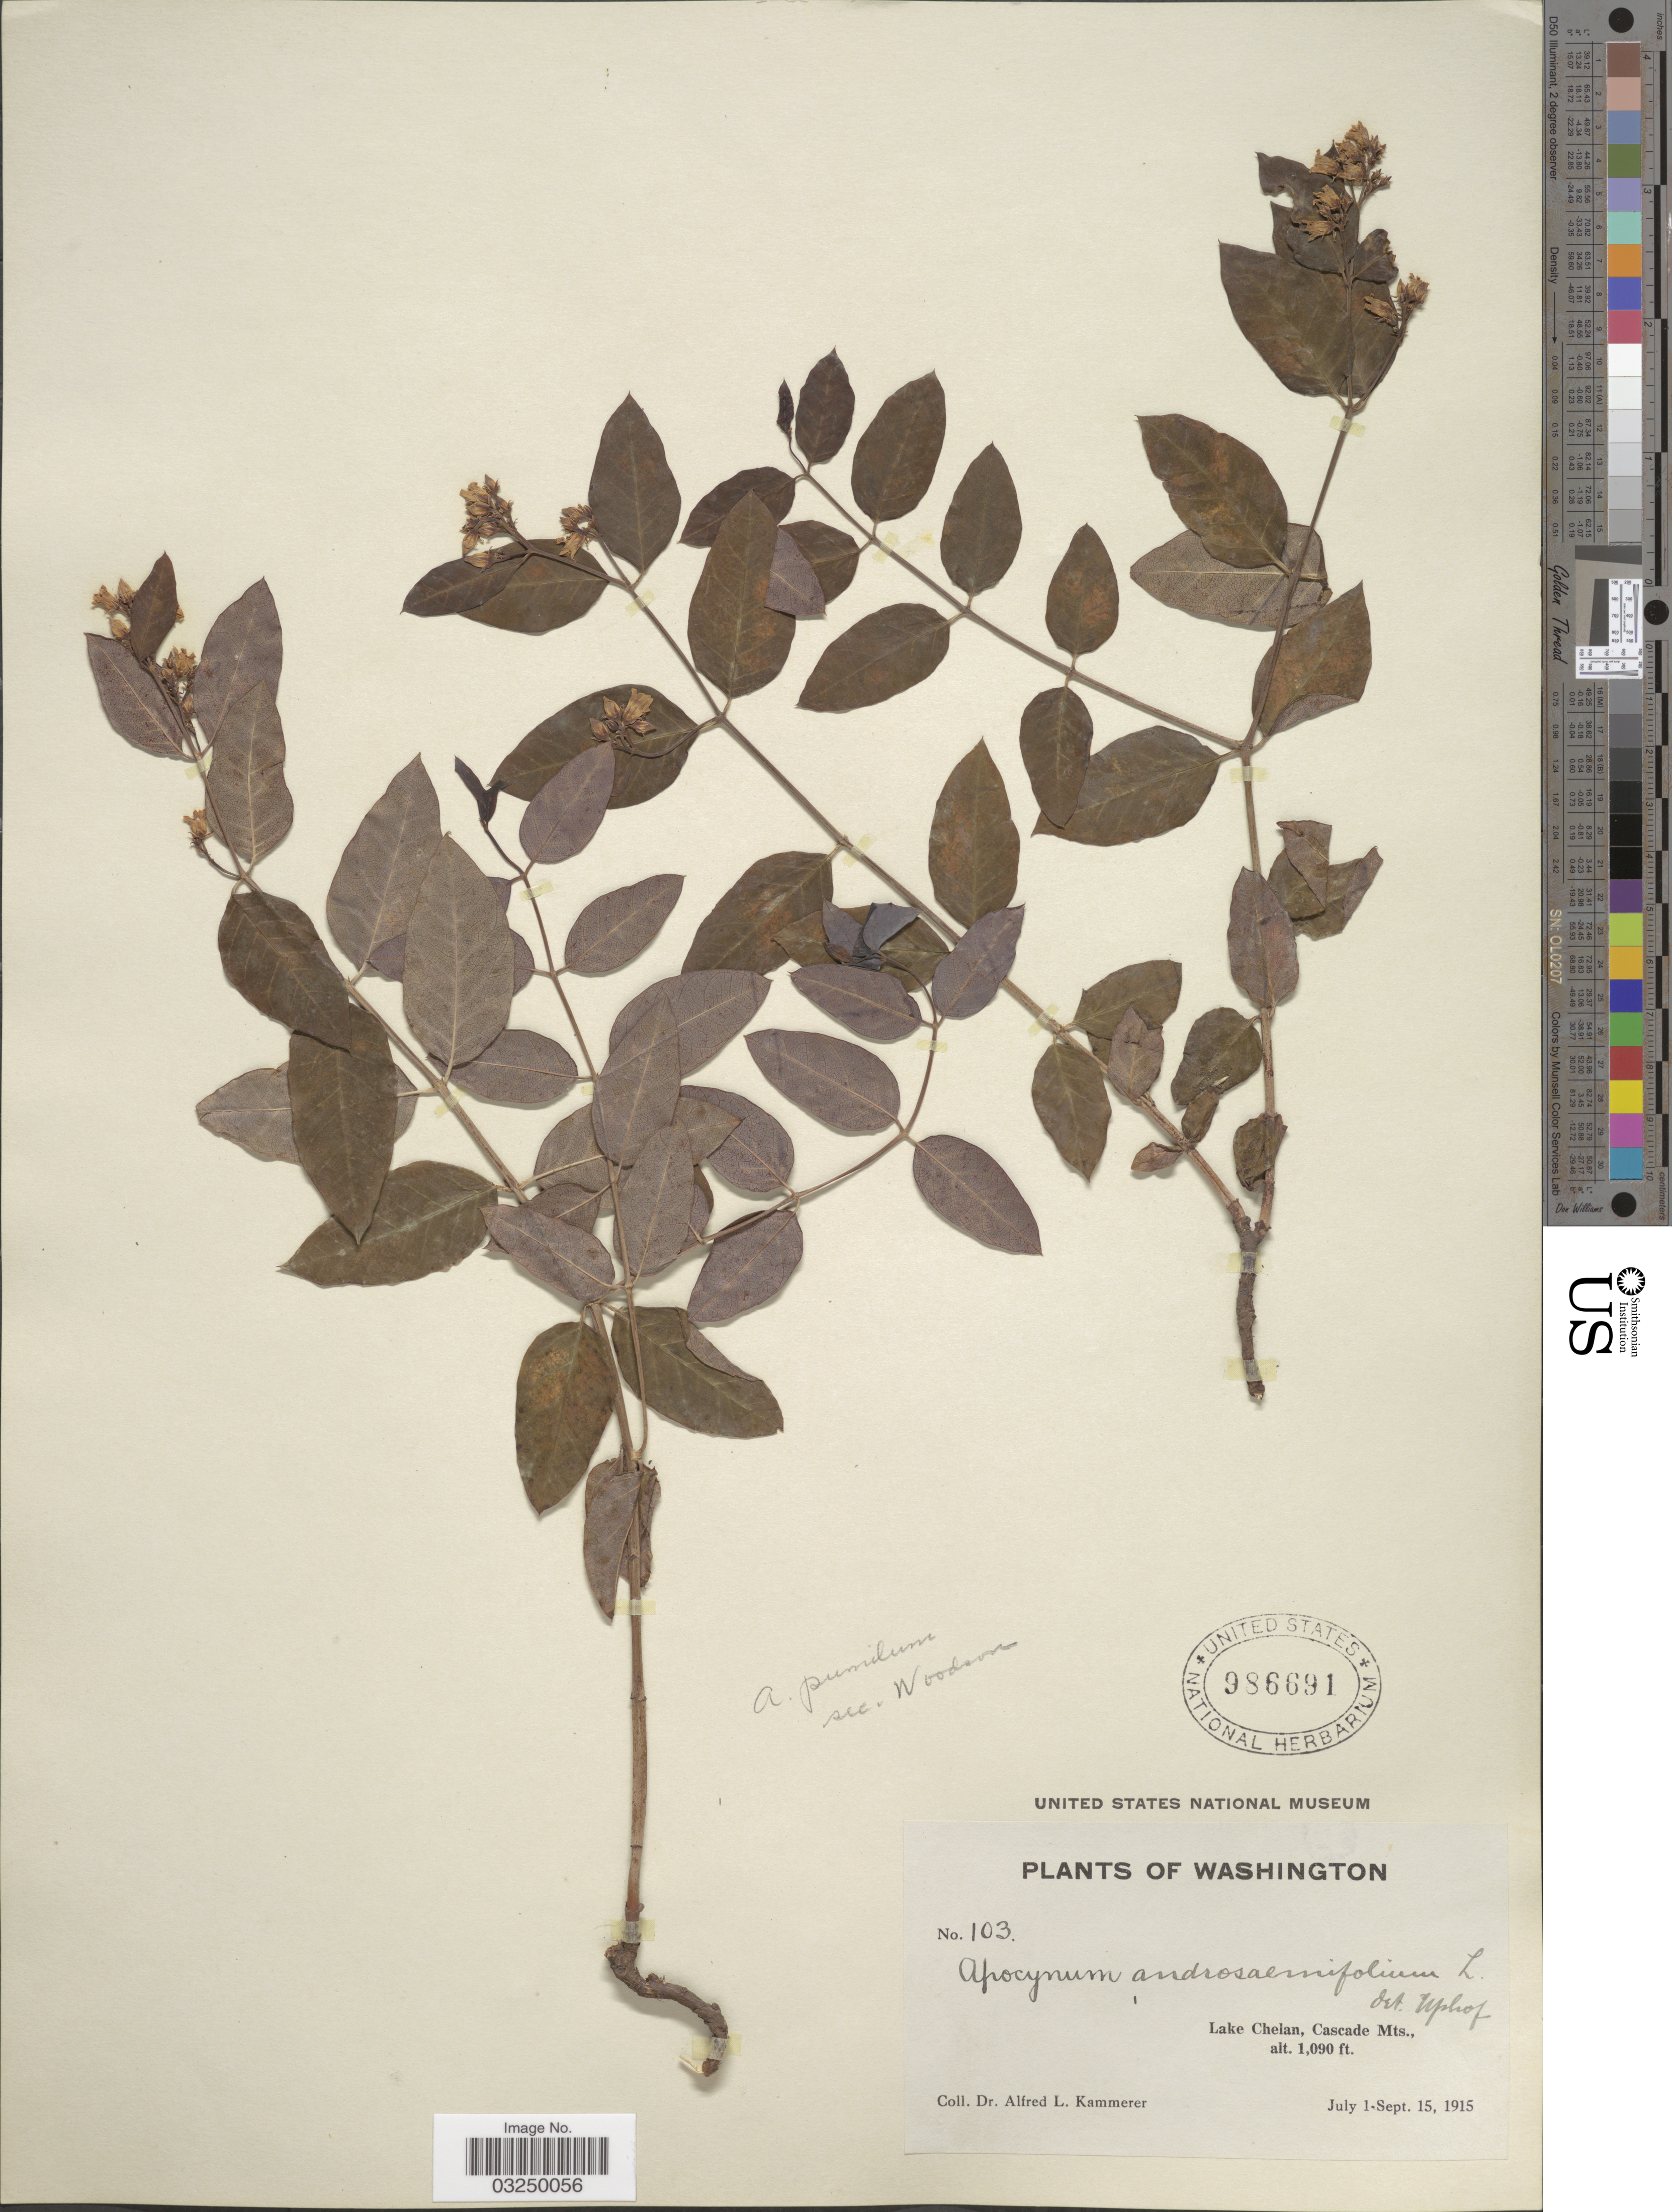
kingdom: Plantae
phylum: Tracheophyta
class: Magnoliopsida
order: Gentianales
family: Apocynaceae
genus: Apocynum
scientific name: Apocynum pumilum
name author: (A. Gray) Greene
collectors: A. Kammerer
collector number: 103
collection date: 1915-07-01/1915-09-15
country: United States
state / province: Washington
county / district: Chelan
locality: Lake Chelan, Cascade Mts.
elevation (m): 332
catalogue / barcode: US 986691